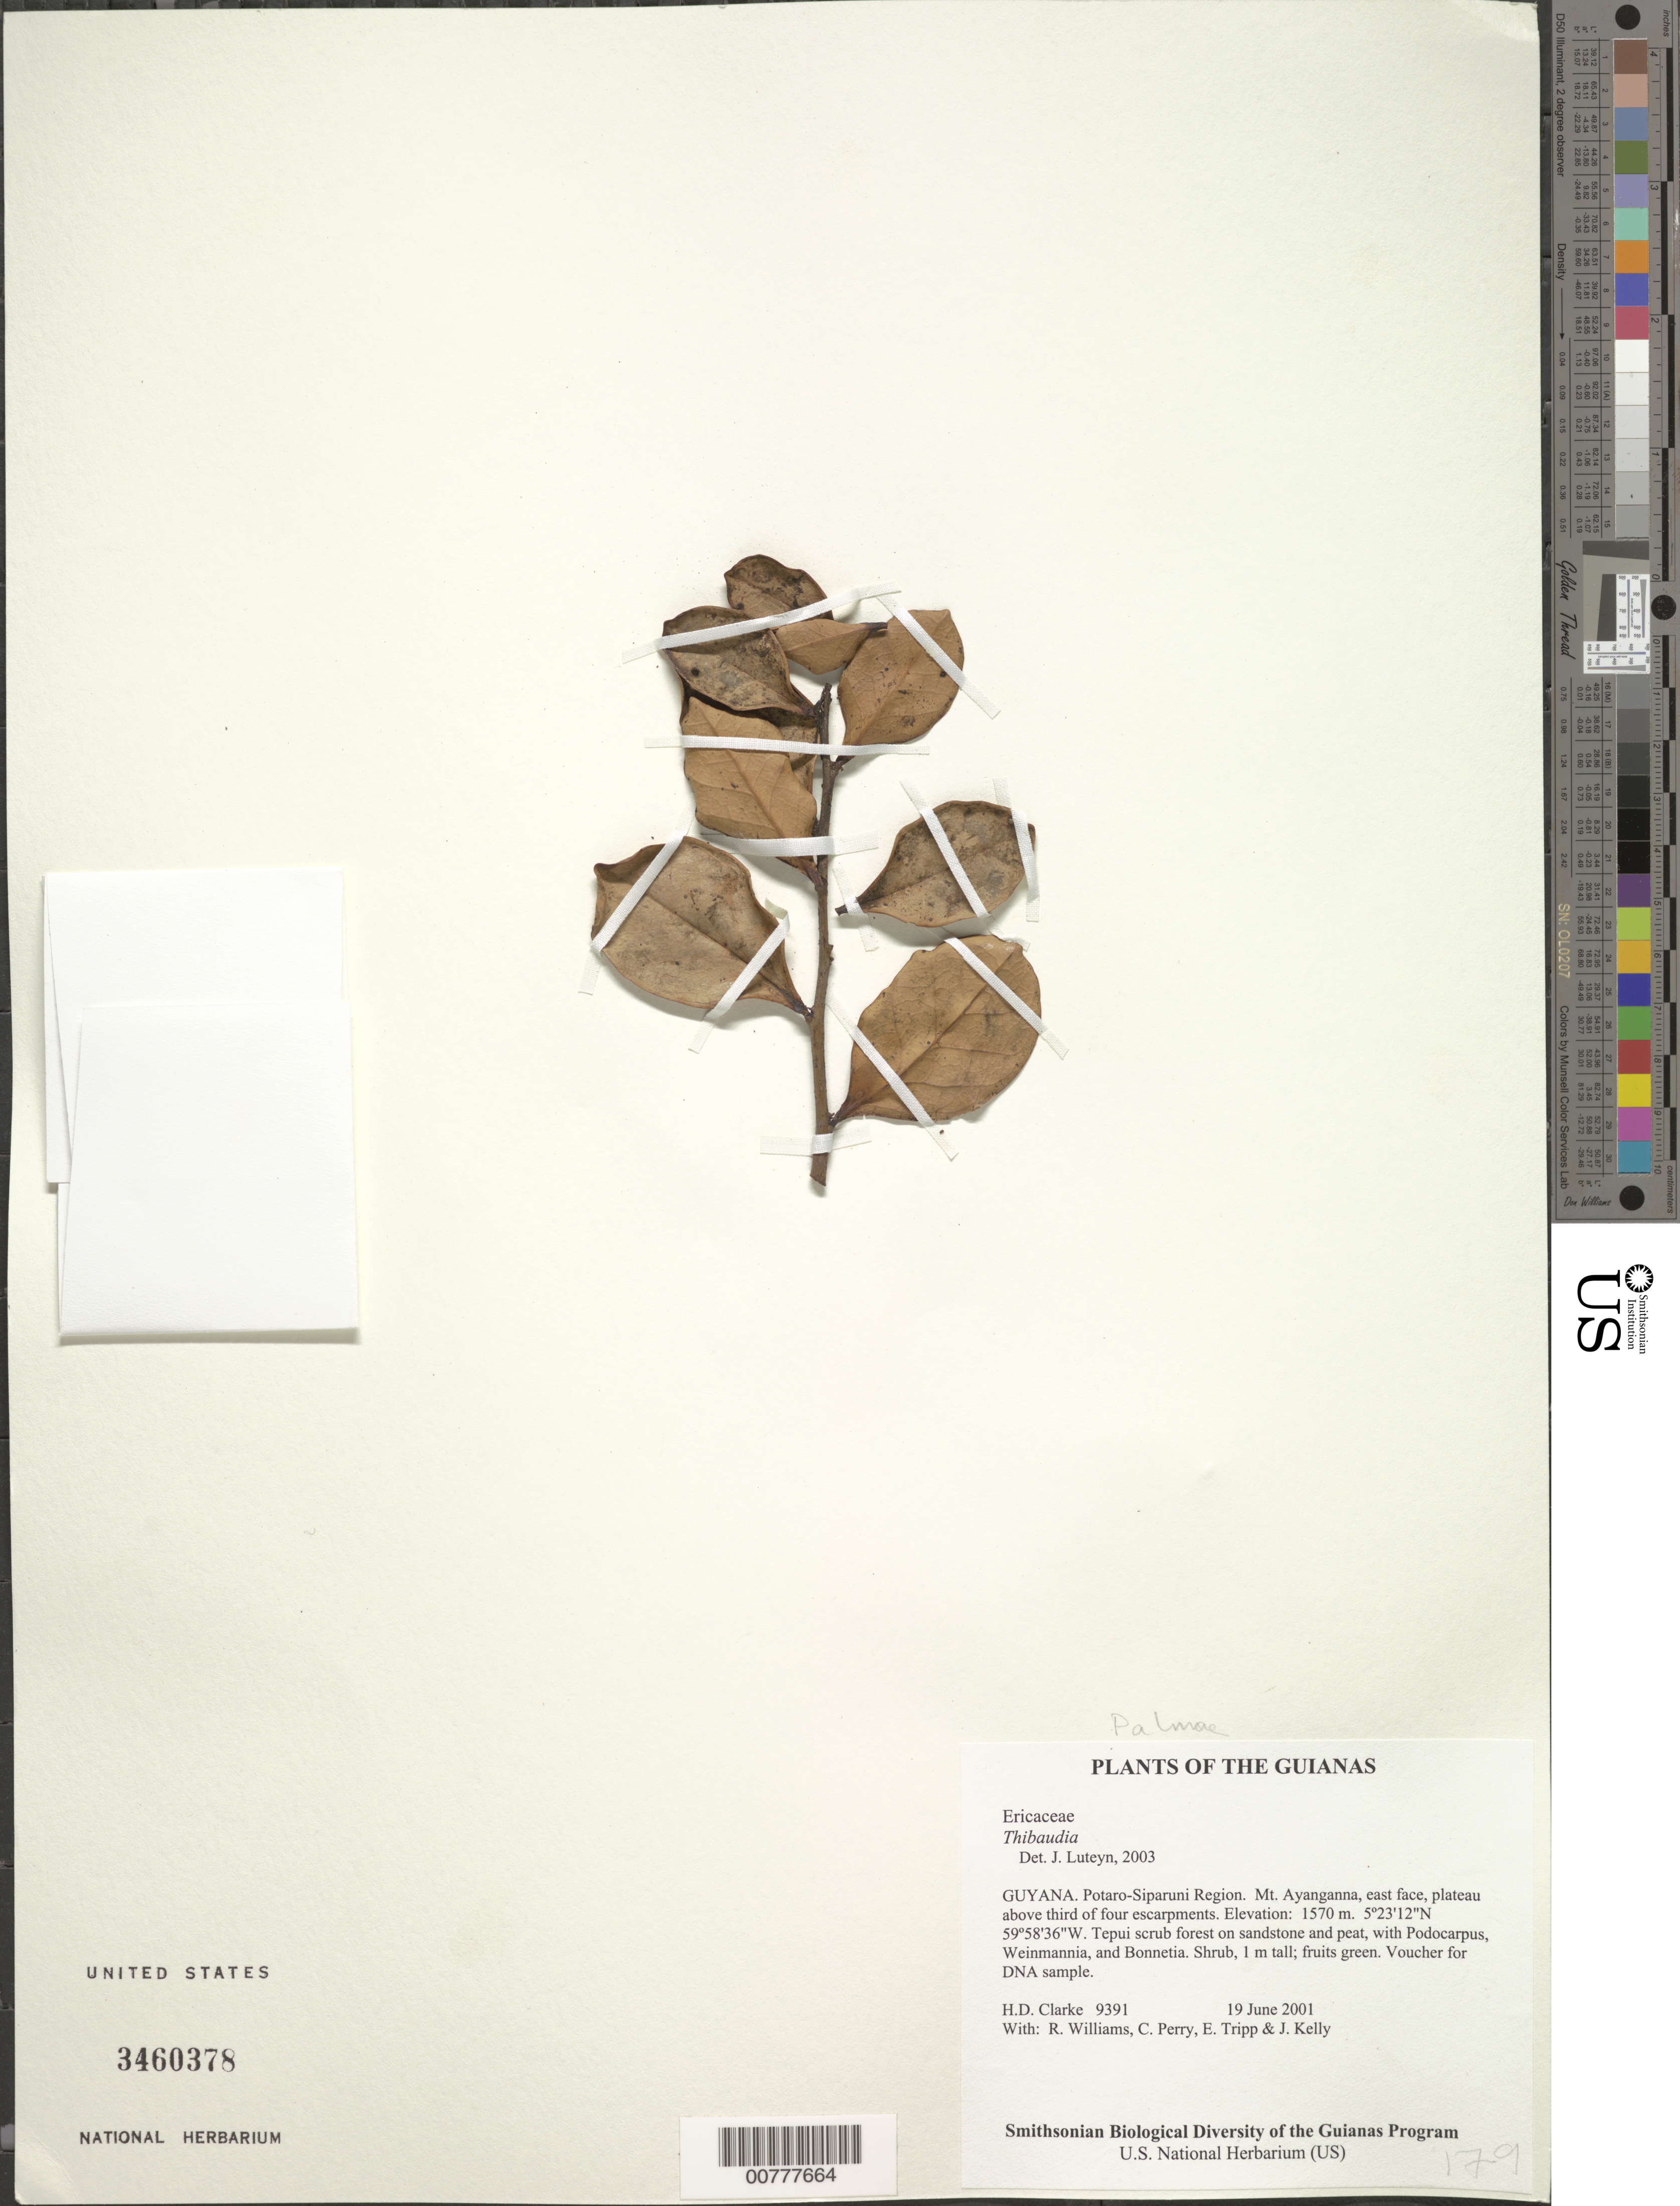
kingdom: Plantae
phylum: Tracheophyta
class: Magnoliopsida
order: Ericales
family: Ericaceae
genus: Thibaudia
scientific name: Thibaudia sp.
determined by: Luteyn, J. L.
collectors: H. D. Clarke, R. Williams, C. Perry, E. Tripp & J. Kelly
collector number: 9391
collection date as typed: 19 June 2001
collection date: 2001-06-19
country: Guyana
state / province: Potaro-Siparuni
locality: Mt. Ayanganna, east face, plateau above third of four escarpments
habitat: Tepui scrub forest on sandstone and peat, with Podocarpus, Weinmannia, and Bonnetia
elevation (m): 1570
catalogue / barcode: US 3460378